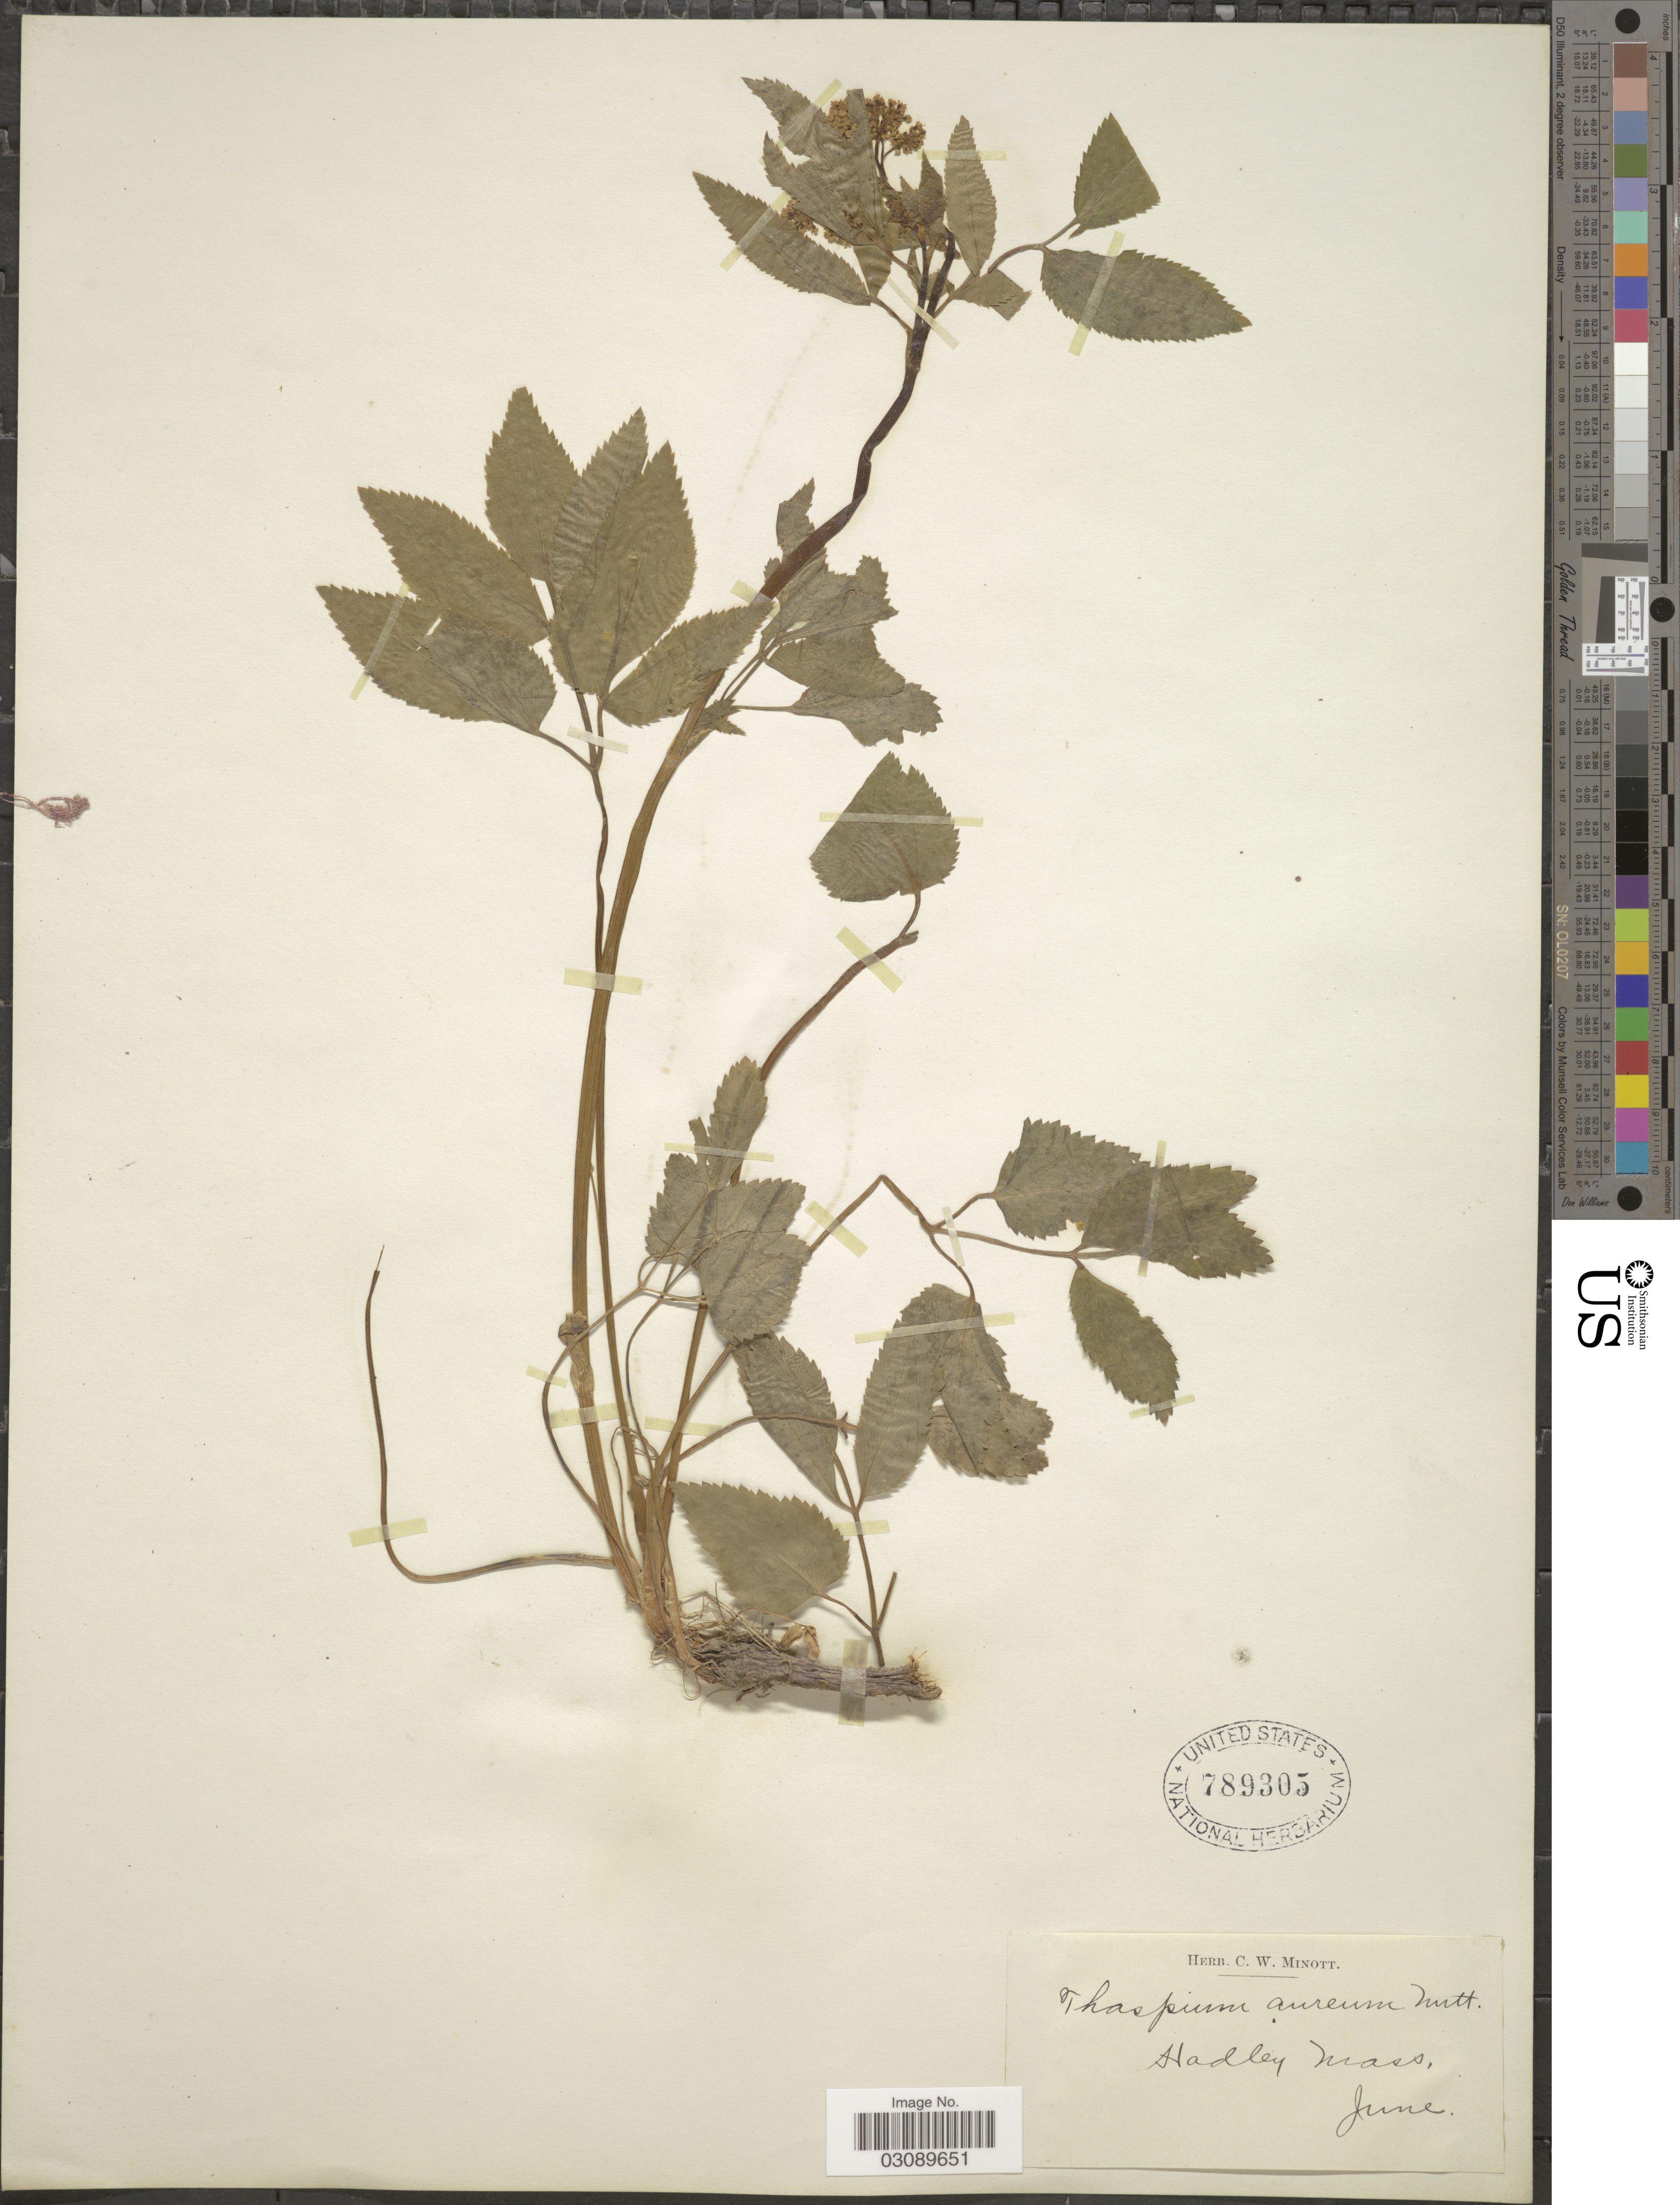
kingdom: Plantae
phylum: Tracheophyta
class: Magnoliopsida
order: Apiales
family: Apiaceae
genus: Thaspium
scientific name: Thaspium trifoliatum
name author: (L.) A. Gray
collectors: ex herb. C. W. Minott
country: United States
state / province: Massachusetts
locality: Hadley.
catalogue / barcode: US 789305